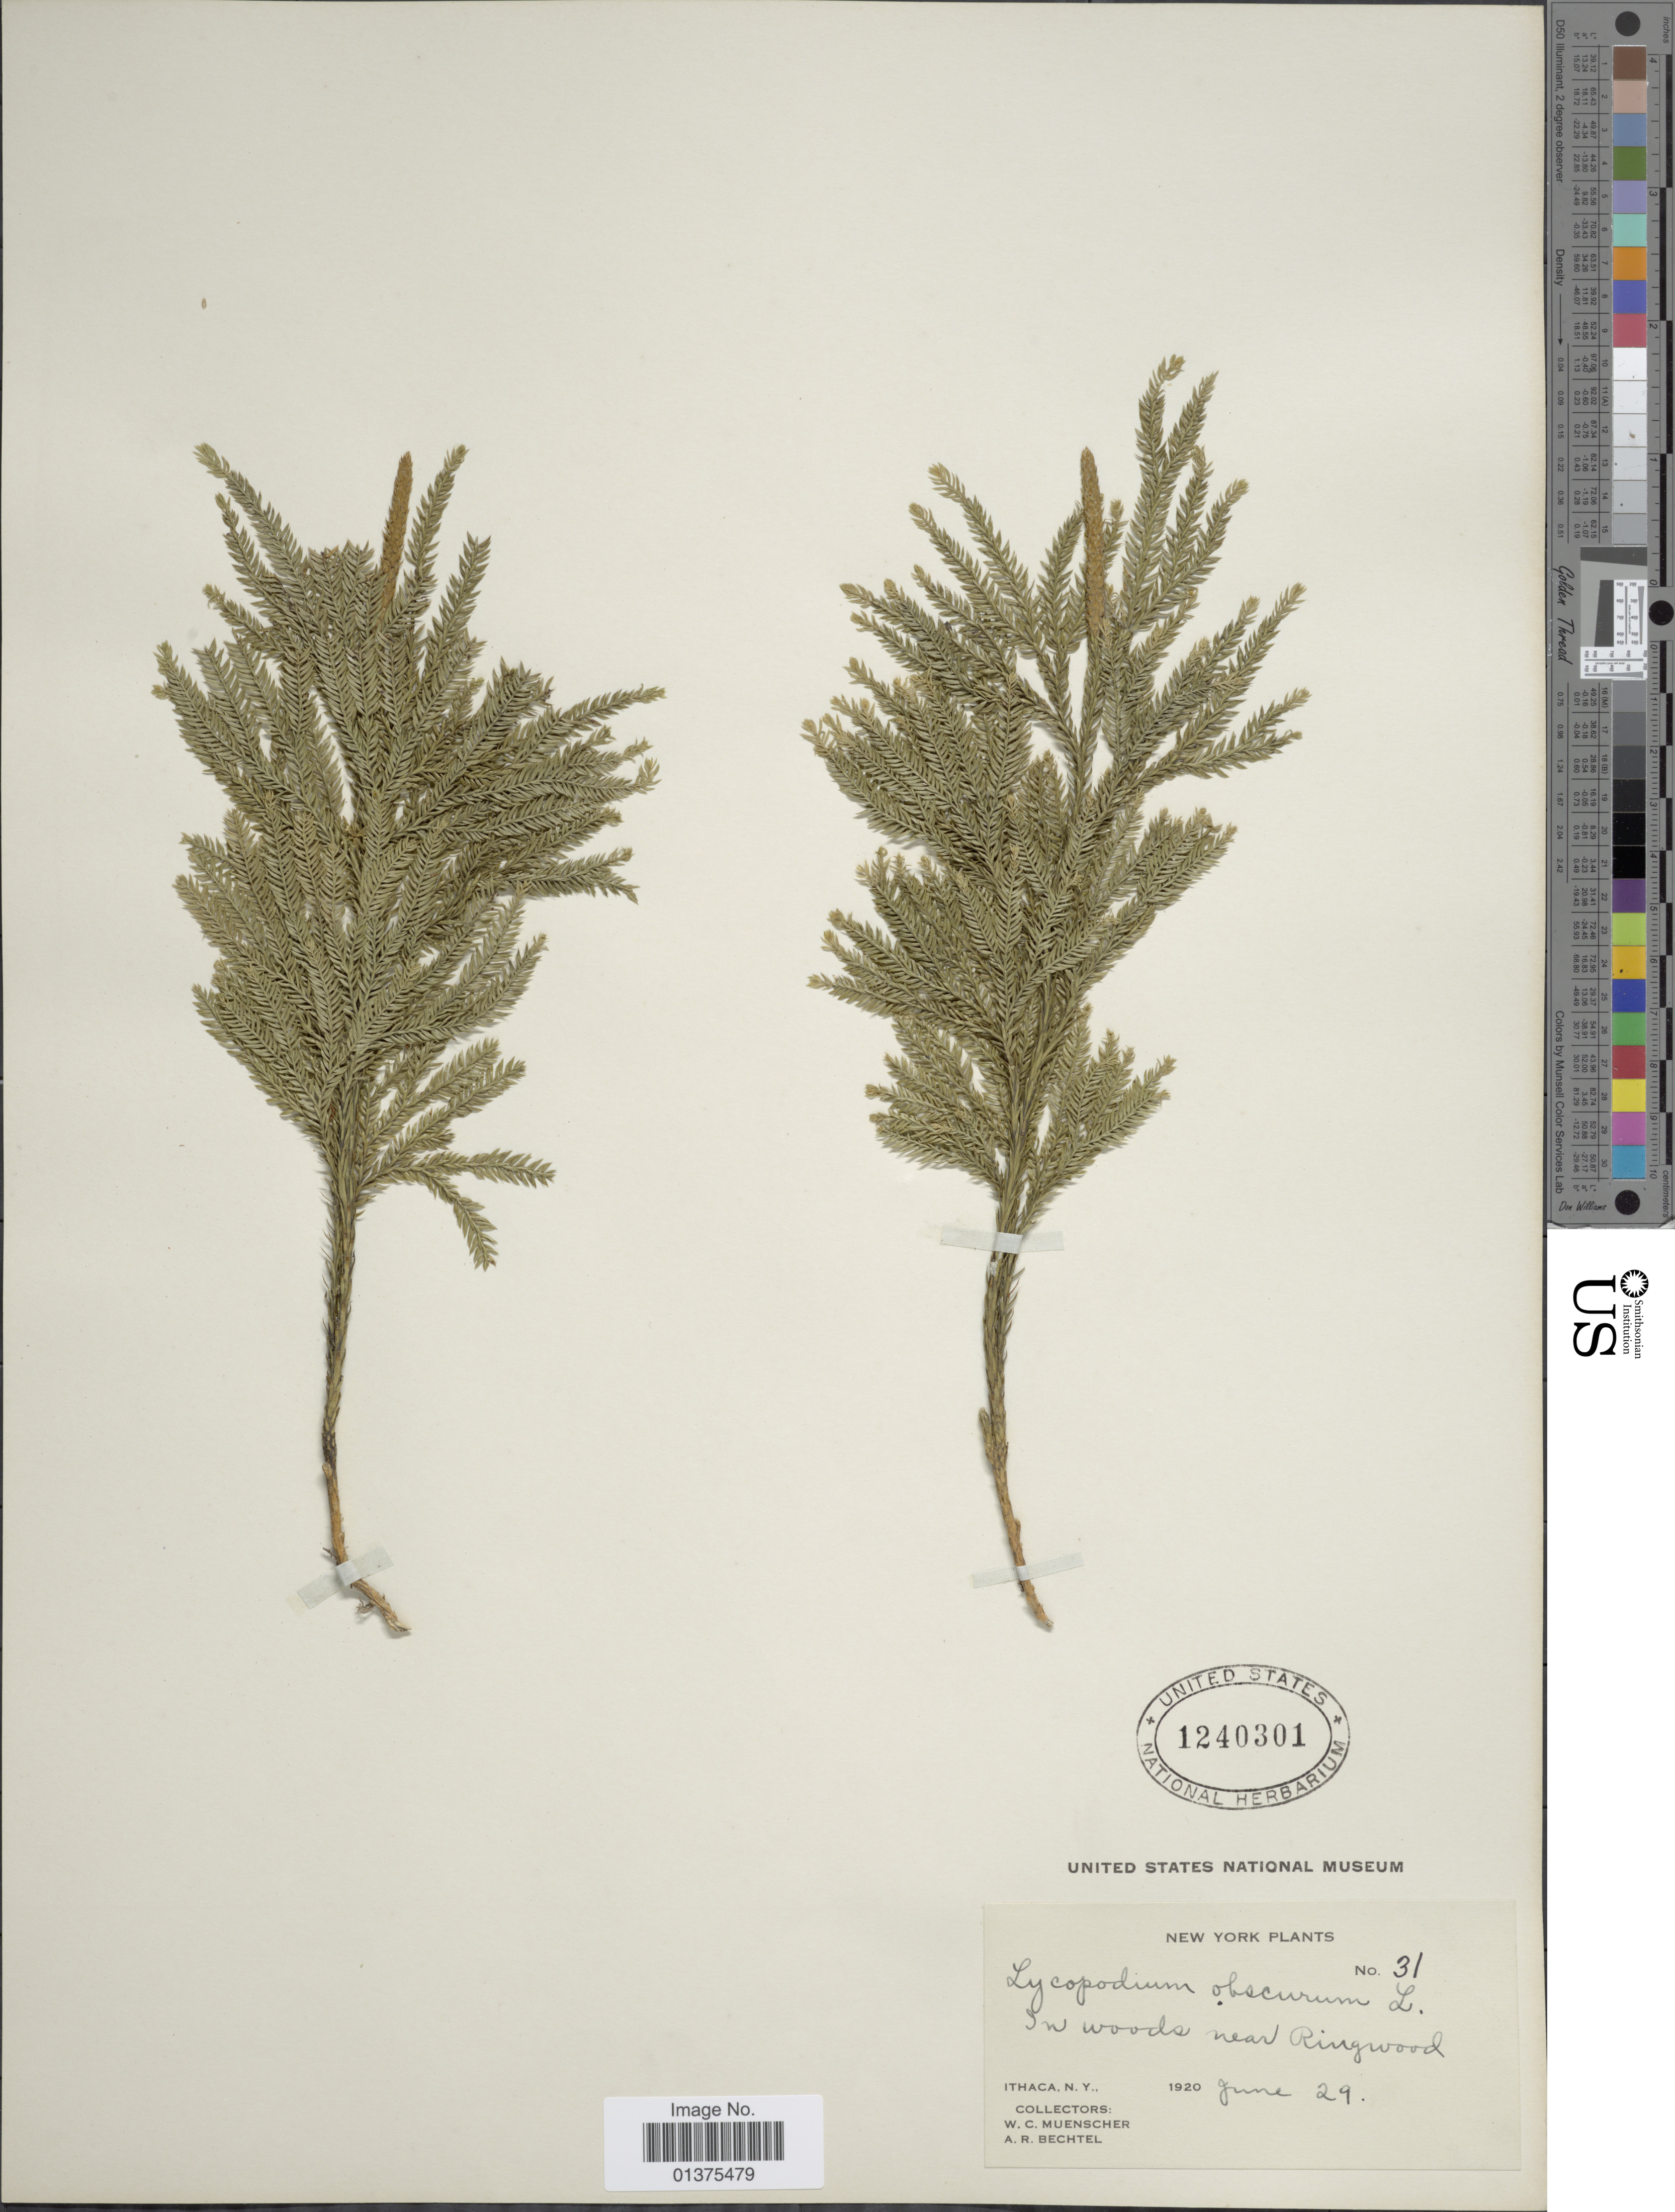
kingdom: Plantae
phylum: Tracheophyta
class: Lycopodiopsida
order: Lycopodiales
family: Lycopodiaceae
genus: Dendrolycopodium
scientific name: Dendrolycopodium obscurum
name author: (L.) A. Haines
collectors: W. Muenscher & A. Bechtel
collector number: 31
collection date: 1920-06-29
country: United States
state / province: New York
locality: In woods near Ringwood, Ithaca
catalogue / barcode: US 1240301